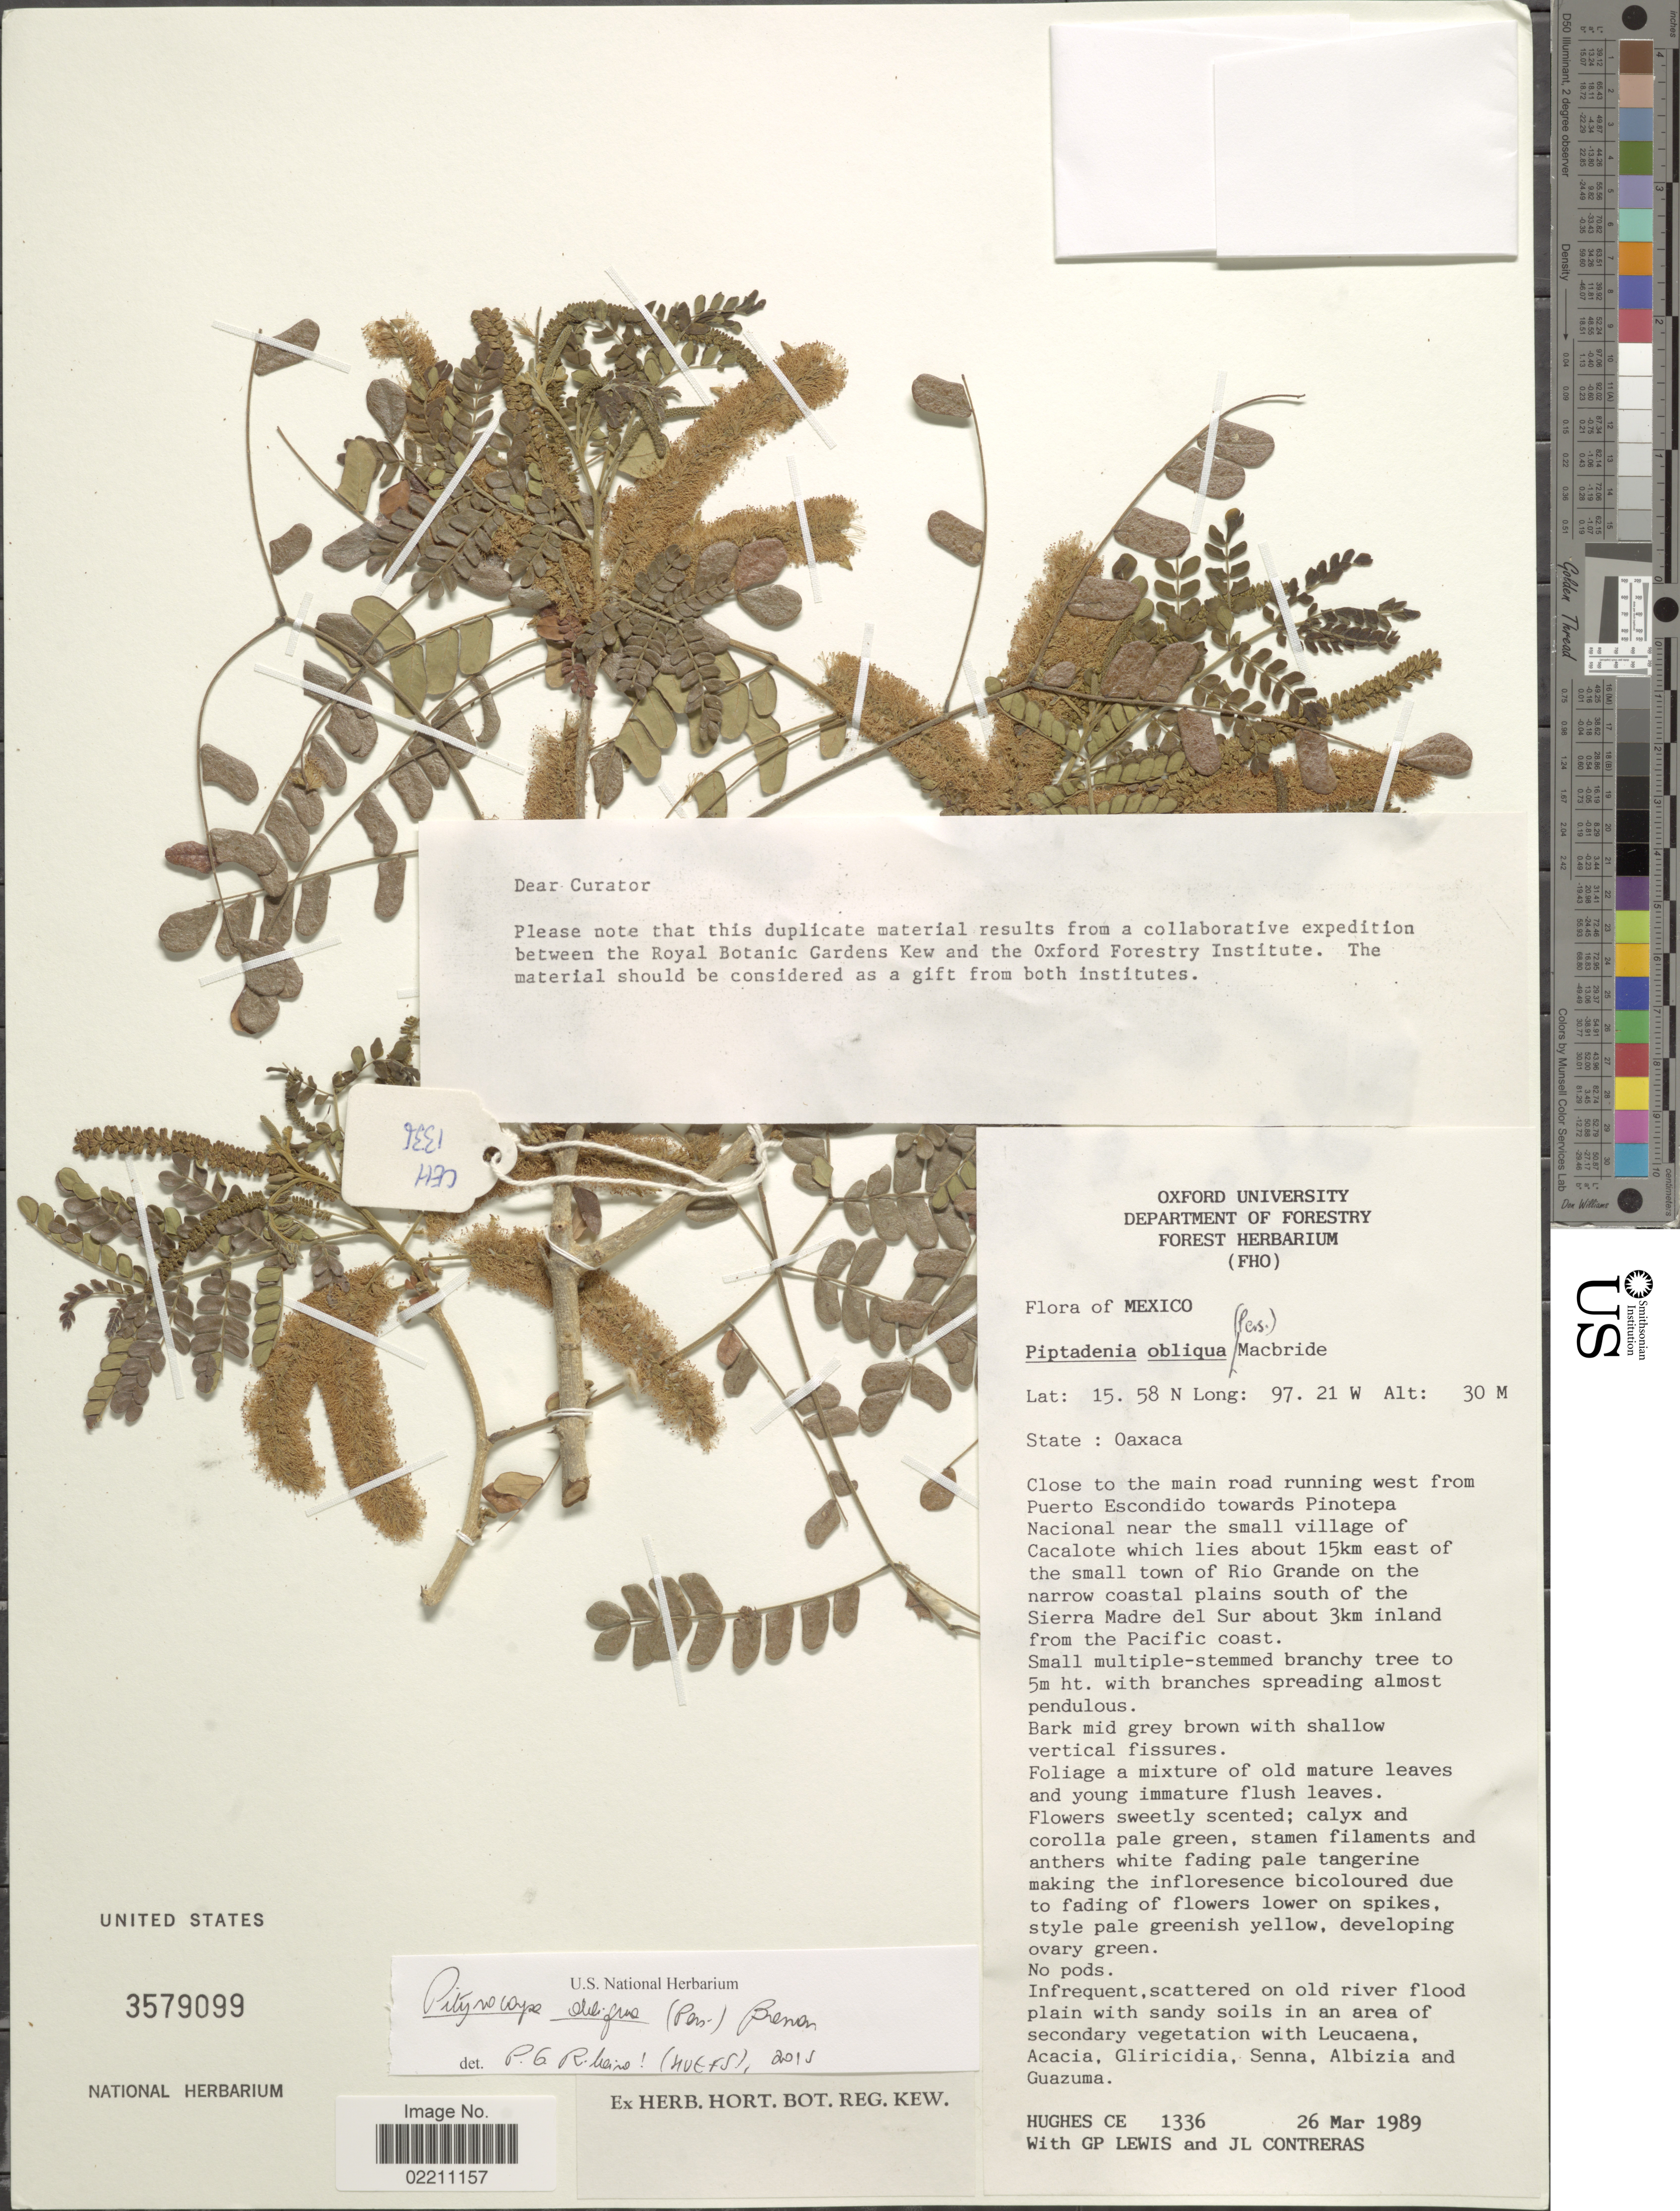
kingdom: Plantae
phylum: Tracheophyta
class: Magnoliopsida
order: Fabales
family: Fabaceae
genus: Pityrocarpa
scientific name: Pityrocarpa sp.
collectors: C. E. Hughes, G. P. Lewis & J. Contreras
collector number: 1336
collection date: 1989-03-26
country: Mexico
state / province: Oaxaca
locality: Mexico, State; Oaxaca, Close to the main road running west from Puerto Escondido towards Pinotepa Nacional near the small village of Cacalote which lies about 15 km east of the small town of Rio Grande on the narrow coastal plains south of the Sierra madre del Sur About 3km inland fromn the Pacific coast.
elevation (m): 30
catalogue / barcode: US 3579099